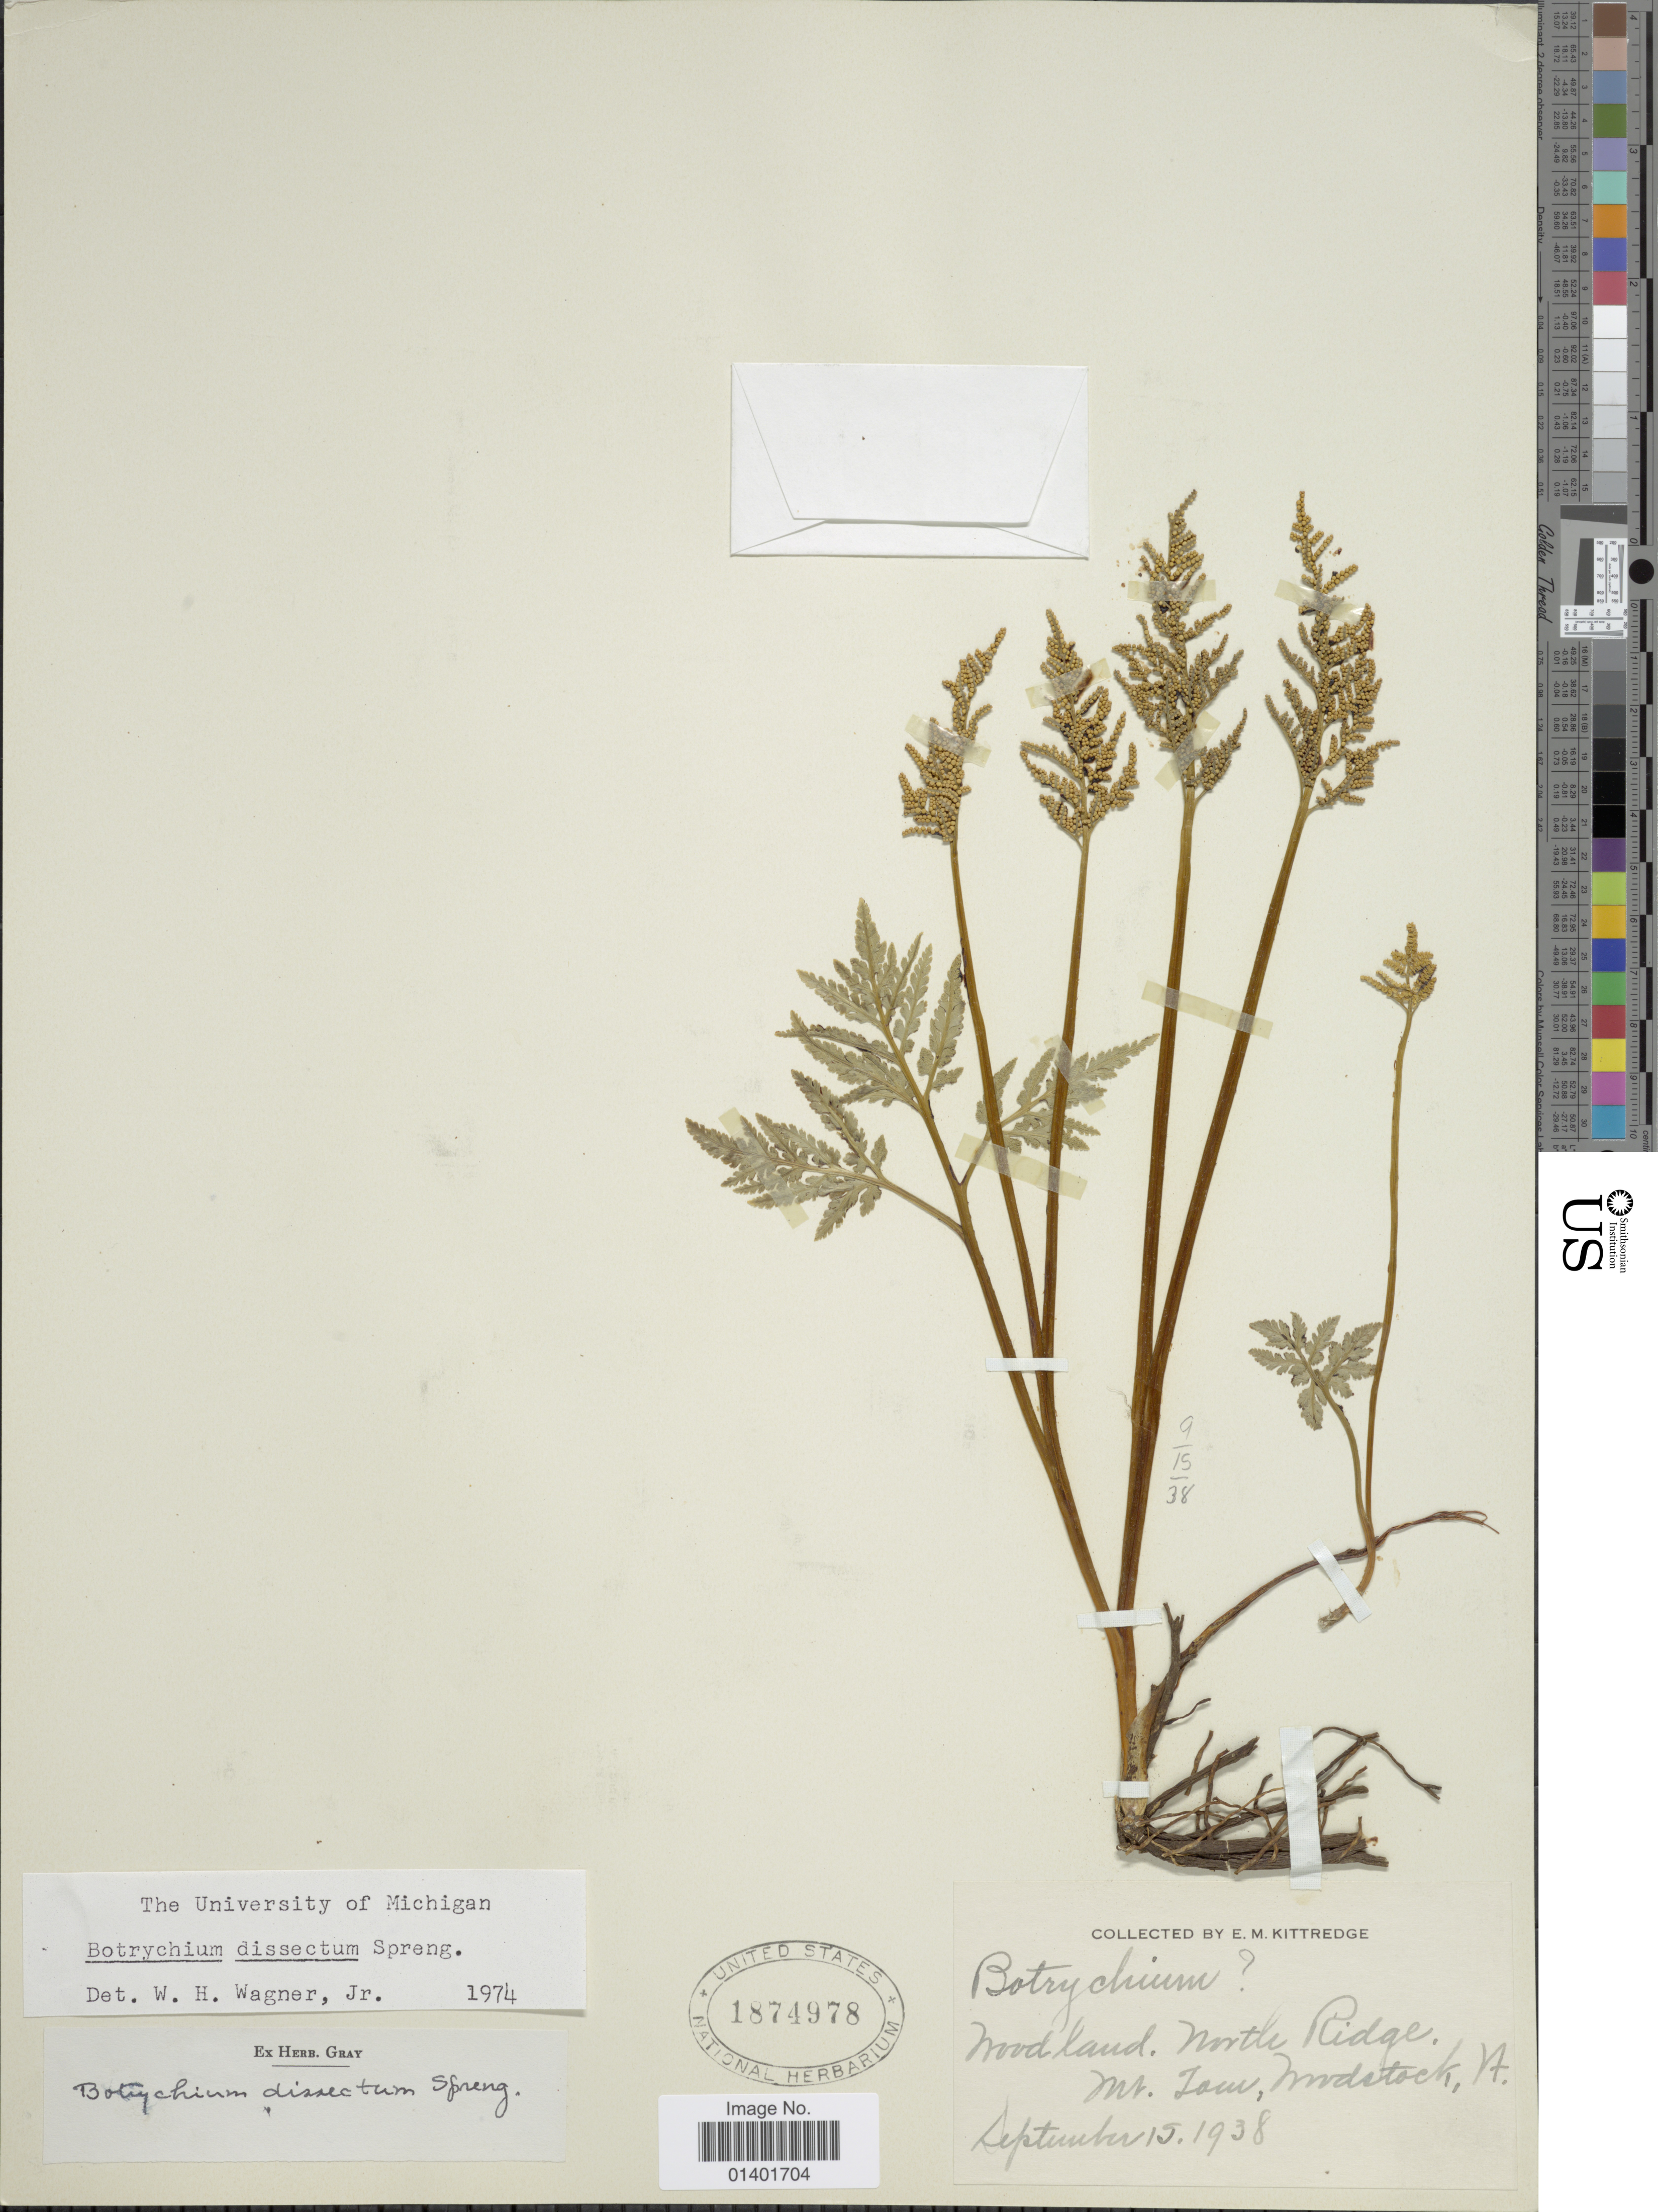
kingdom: Plantae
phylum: Tracheophyta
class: Polypodiopsida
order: Ophioglossales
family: Ophioglossaceae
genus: Botrychium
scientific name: Botrychium dissectum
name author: Spreng.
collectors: E. Kittridge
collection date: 1938-09-15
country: United States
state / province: Vermont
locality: North Ridge, Mt. Tom, Woodstock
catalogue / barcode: US 1874978